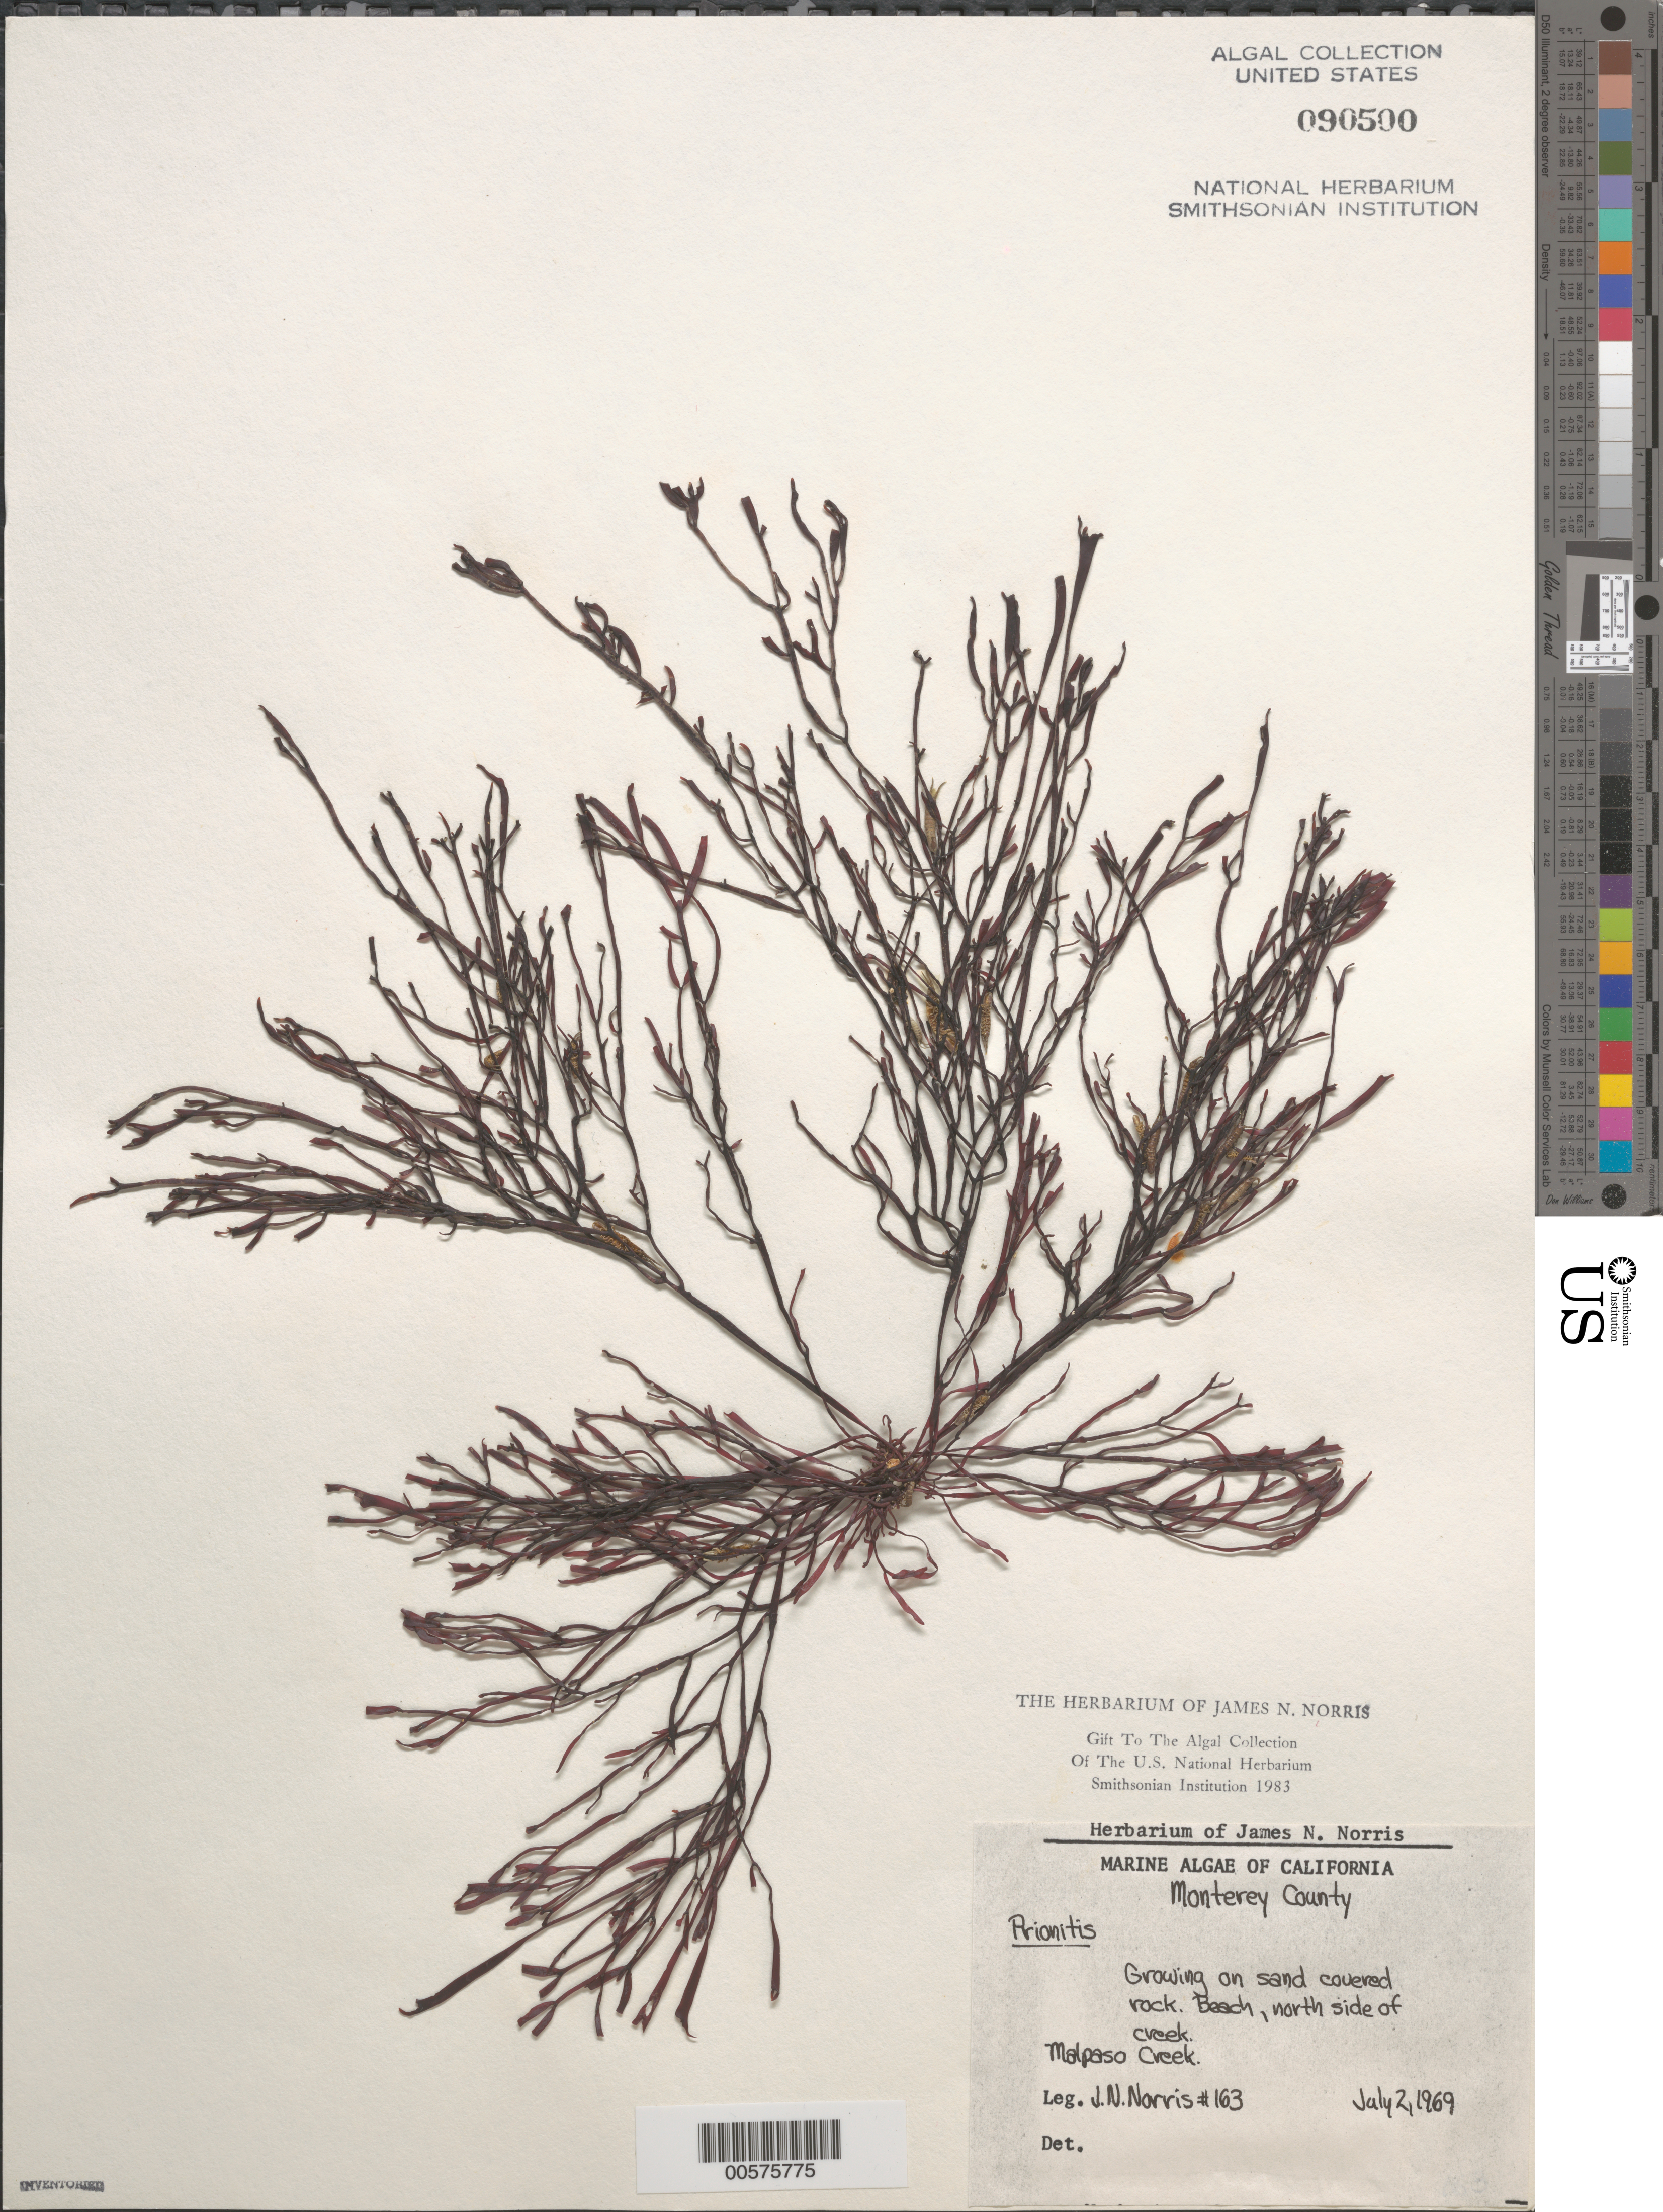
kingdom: Plantae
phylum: Rhodophyta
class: Florideophyceae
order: Cryptonemiales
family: Cryptonemiaceae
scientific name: Prionitis sp.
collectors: J. N. Norris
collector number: JN-163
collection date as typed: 02 Jul 1969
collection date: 1969-07-02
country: United States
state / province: California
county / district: Monterey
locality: Malpaso Creek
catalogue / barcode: US 90500